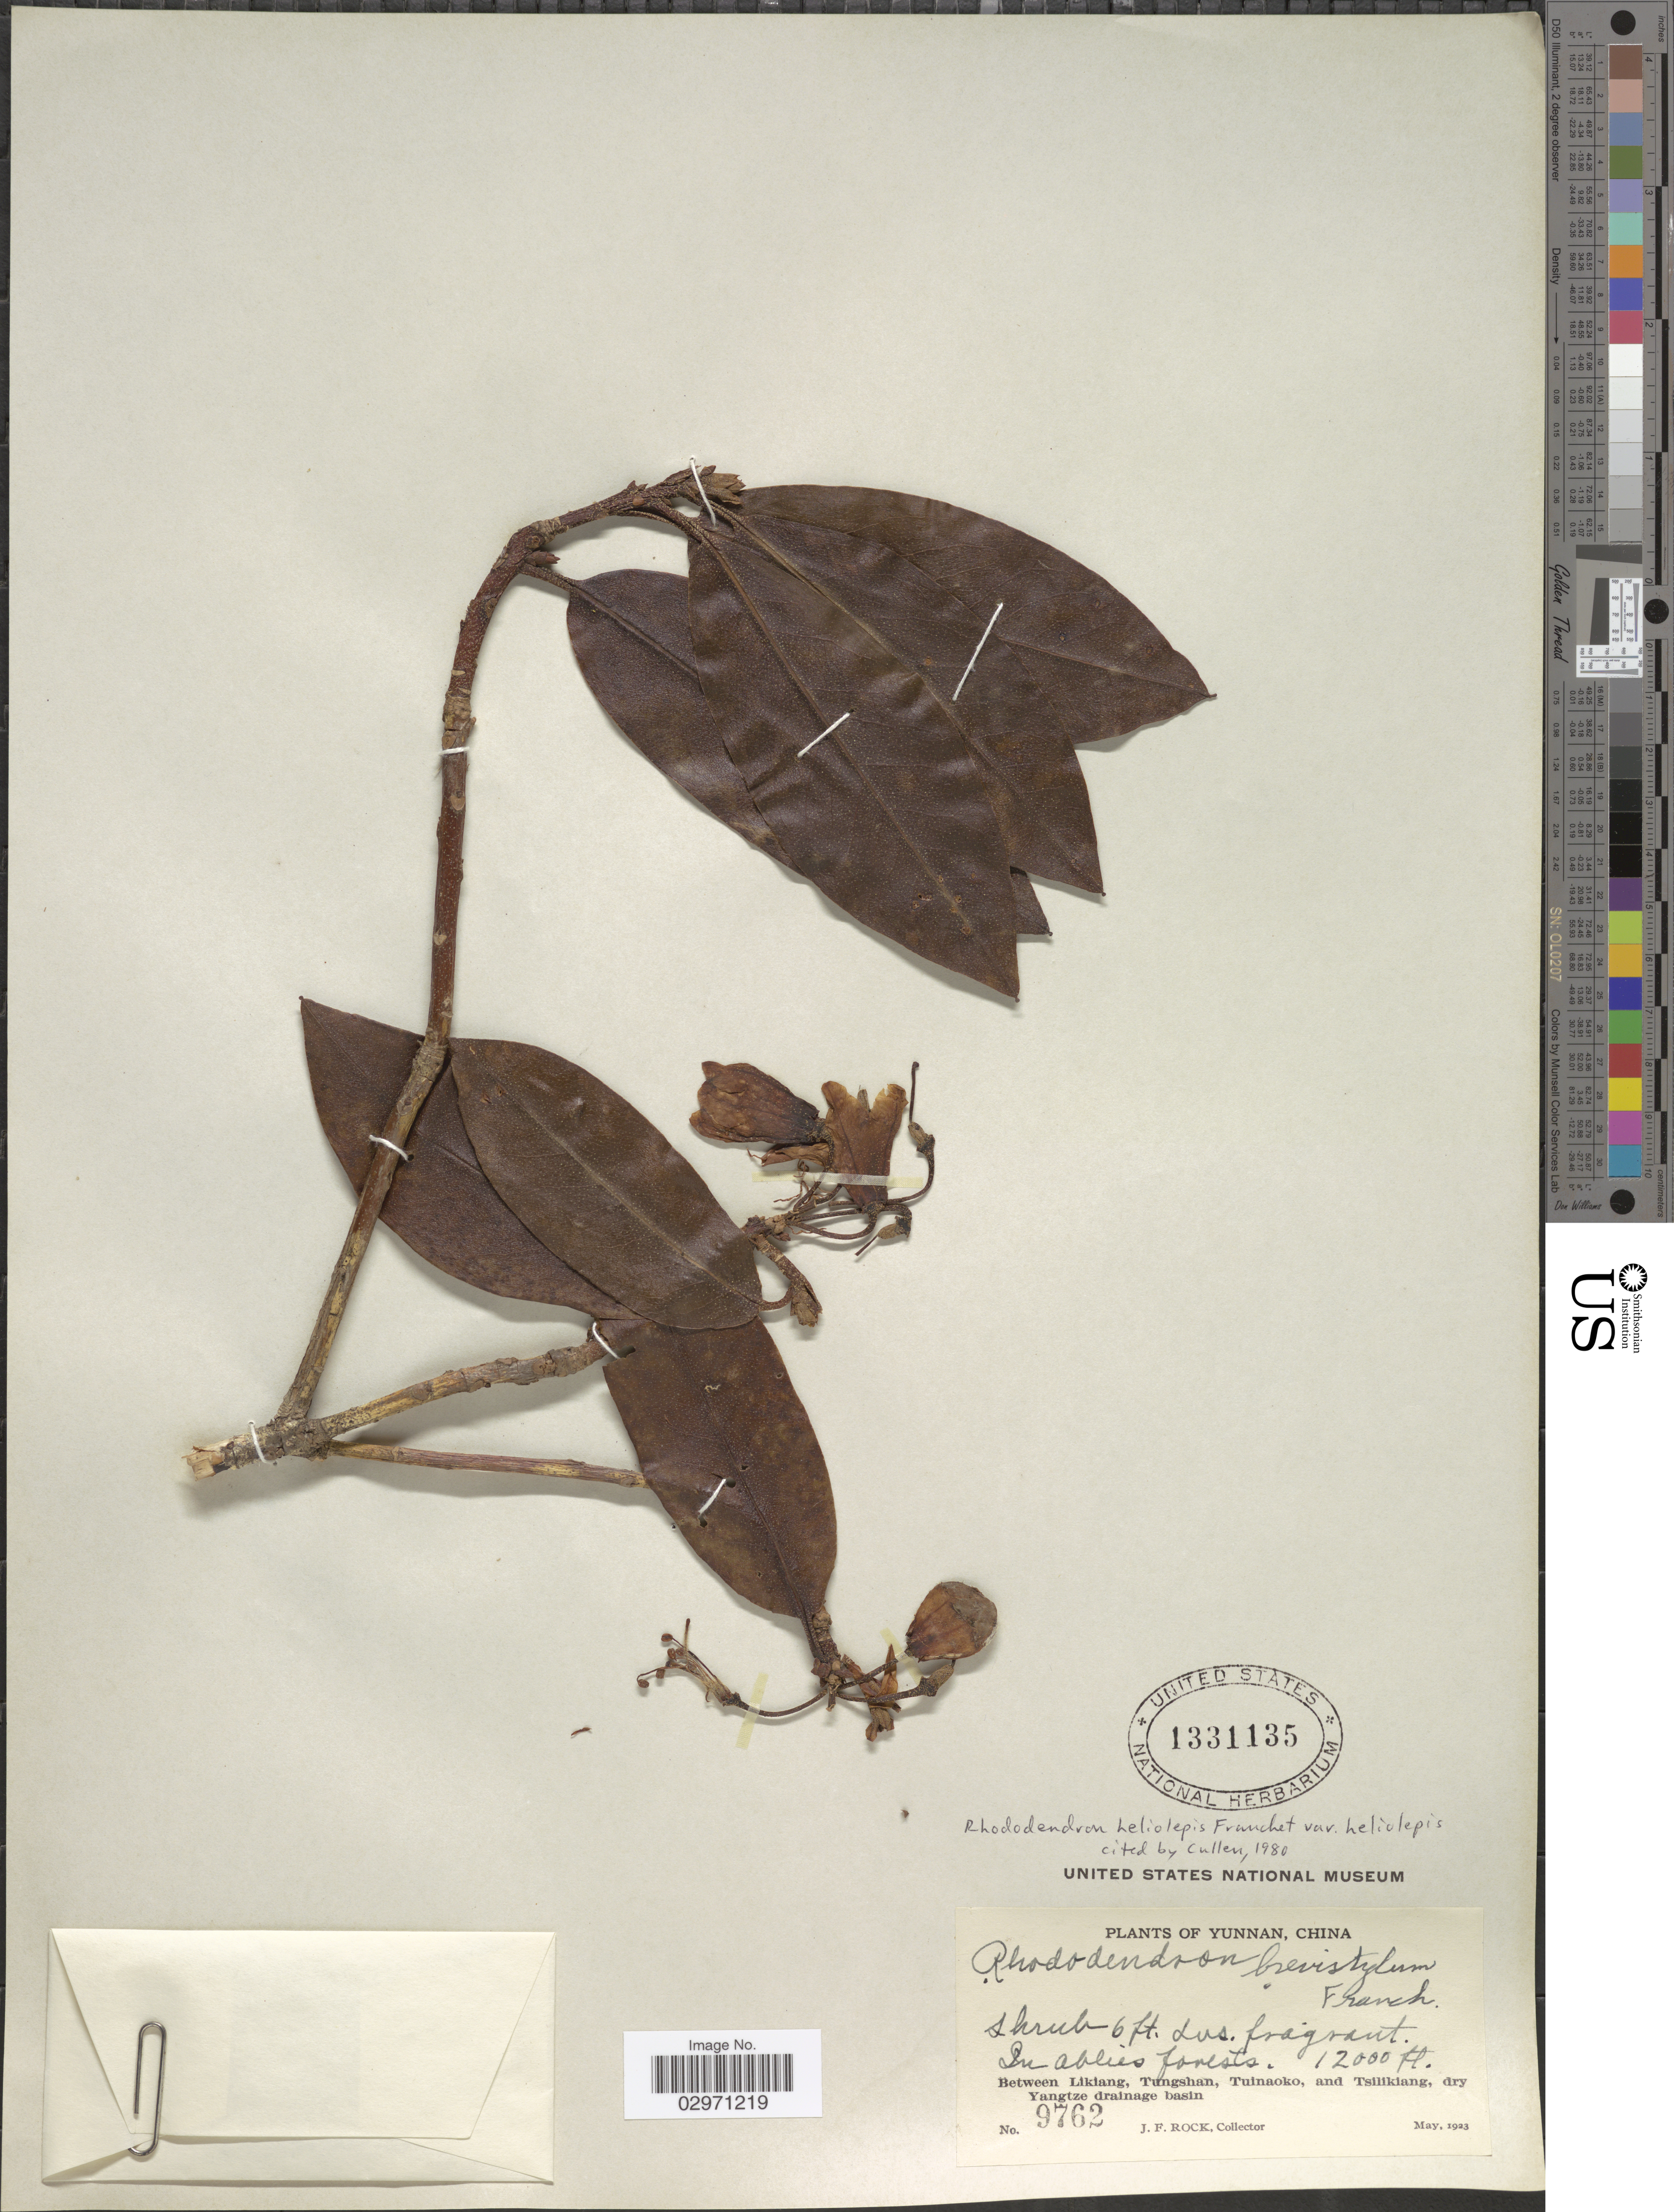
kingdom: Plantae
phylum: Tracheophyta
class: Magnoliopsida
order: Ericales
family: Ericaceae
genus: Rhododendron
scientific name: Rhododendron heliolepis var. heliolepis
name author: Franch.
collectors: J. Rock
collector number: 9762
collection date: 1923-05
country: China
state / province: Yunnan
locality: Between Likiang, Tungshan, Tuinaoko, and Tsilikiang, dry Yangtze drainage basin.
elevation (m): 3658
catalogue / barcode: US 1331135